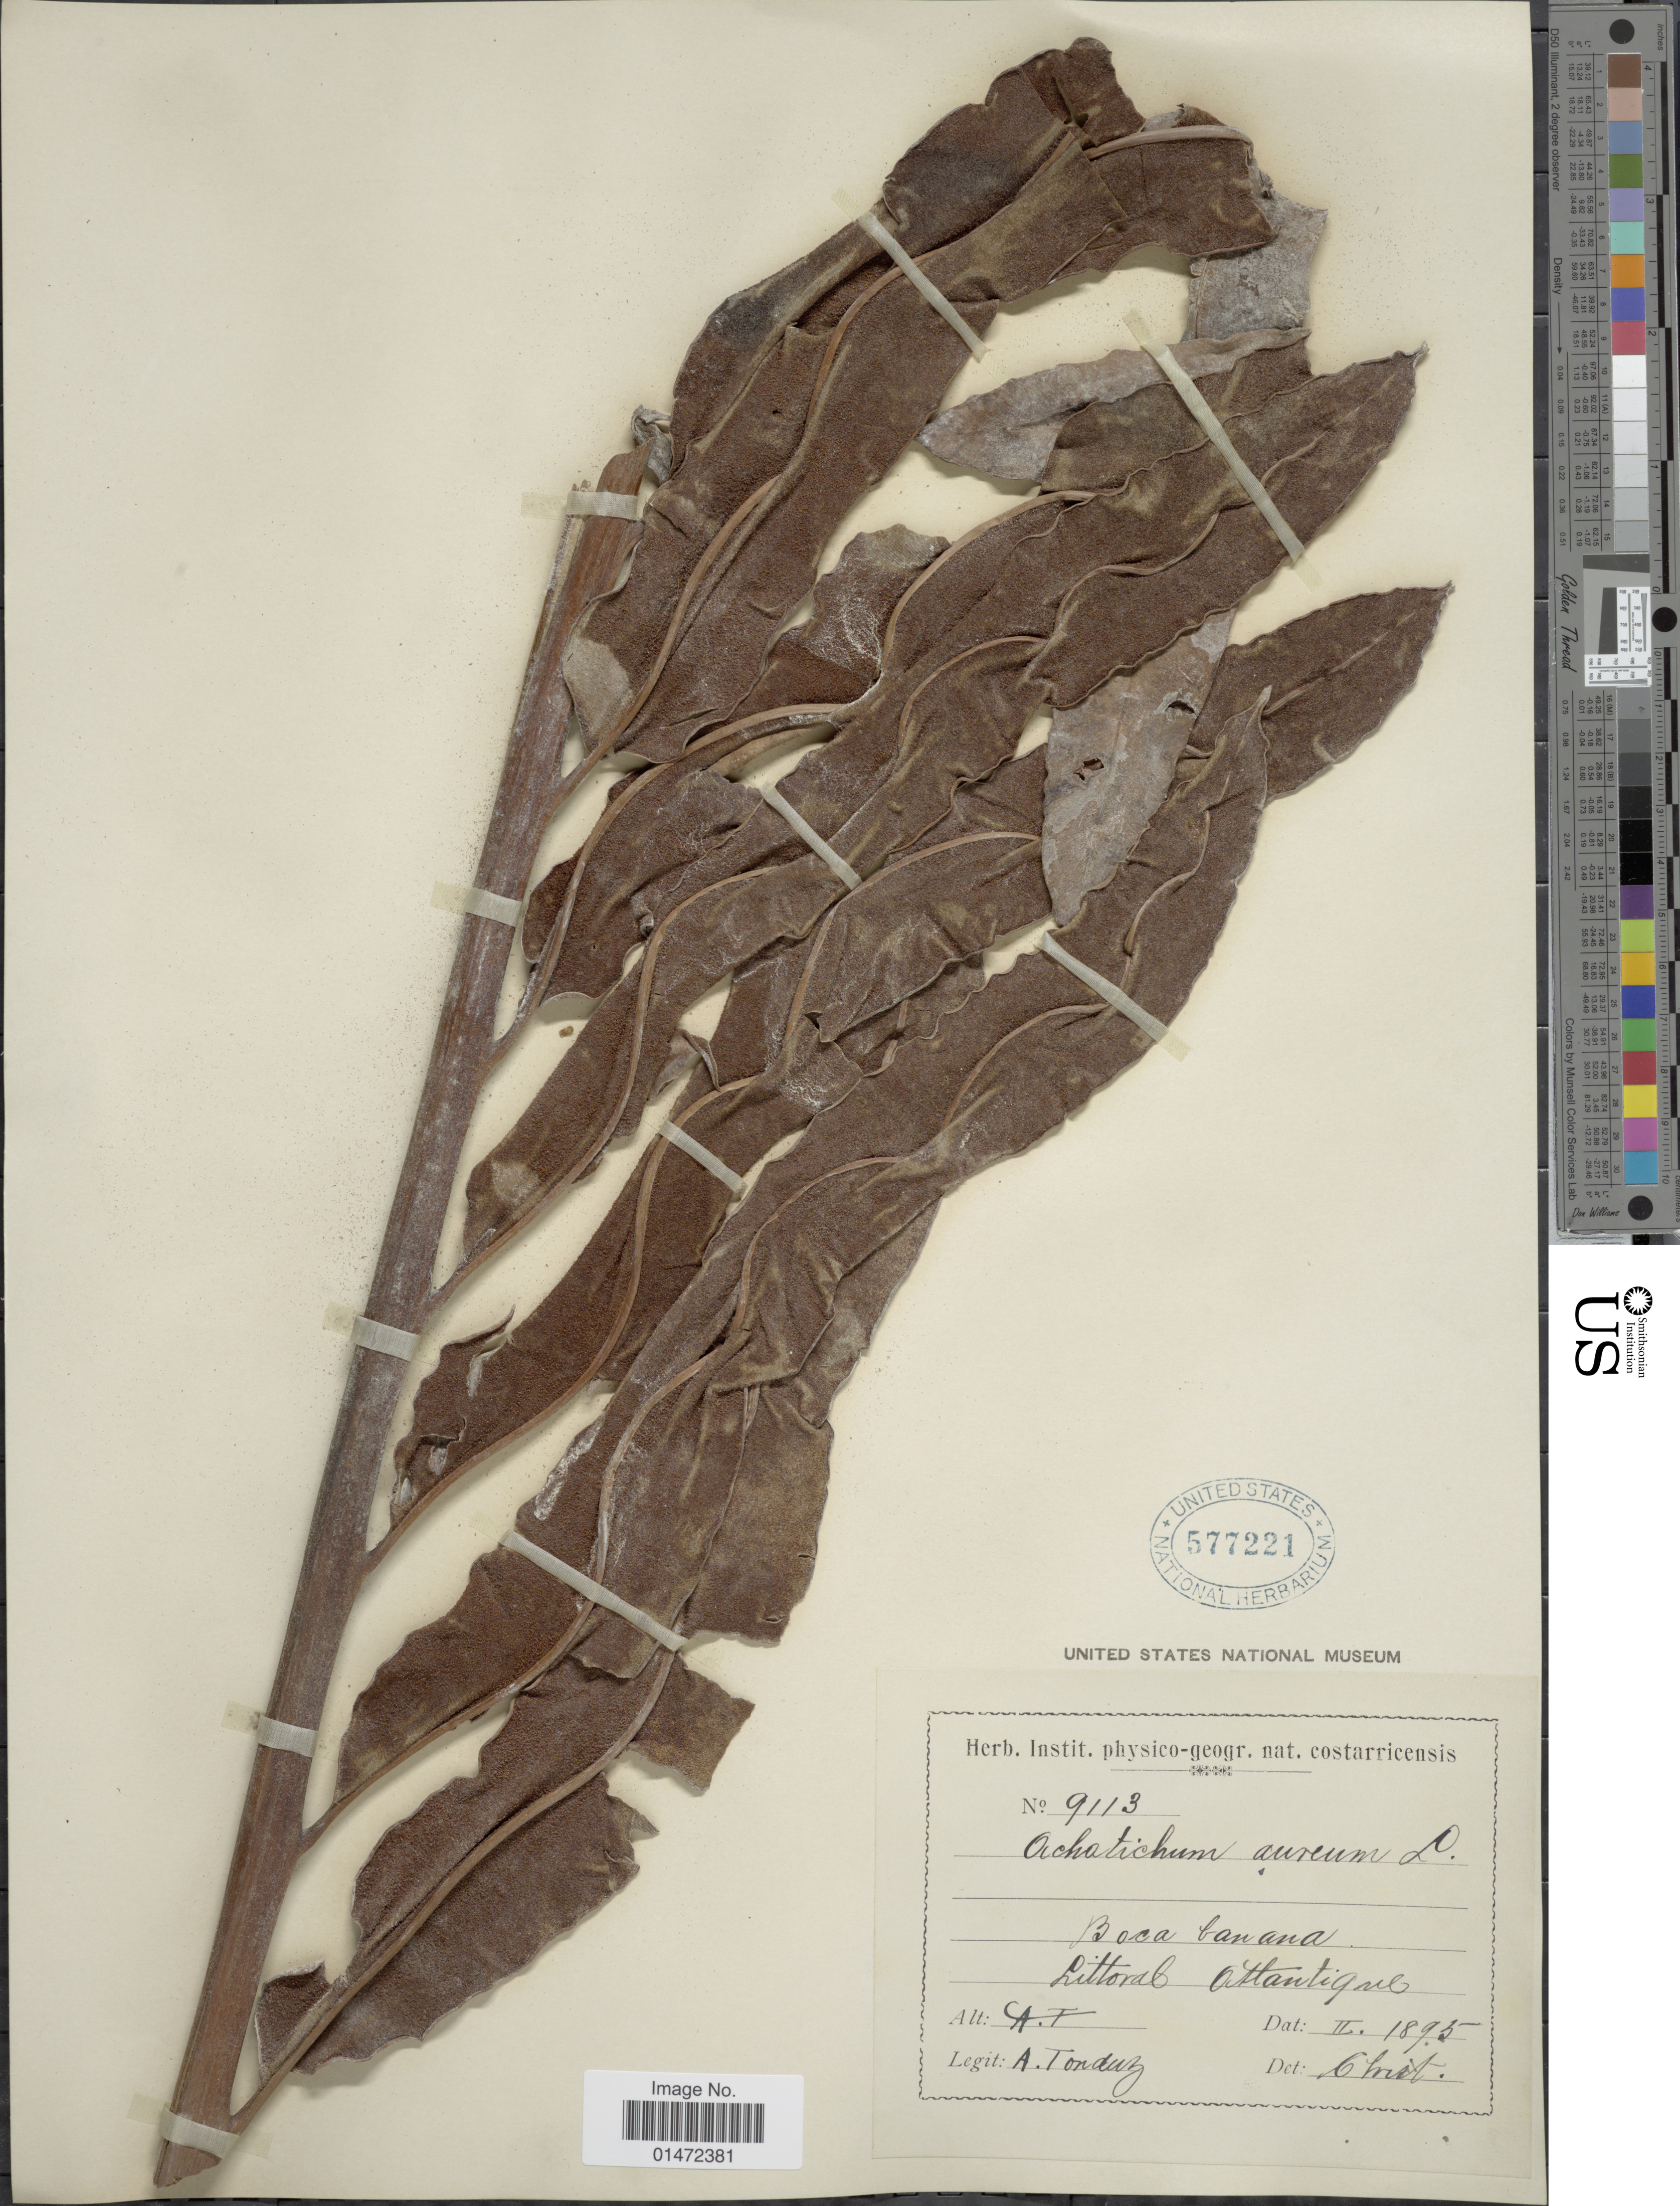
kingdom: Plantae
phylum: Tracheophyta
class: Polypodiopsida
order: Polypodiales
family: Pteridaceae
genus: Acrostichum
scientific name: Acrostichum danaeifolium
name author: Langsd. & Fisch.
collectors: A. Tonduz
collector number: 9113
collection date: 1895-02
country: Costa Rica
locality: Boca Canana, Littoral Atlantique [unsure placement]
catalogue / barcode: US 577221